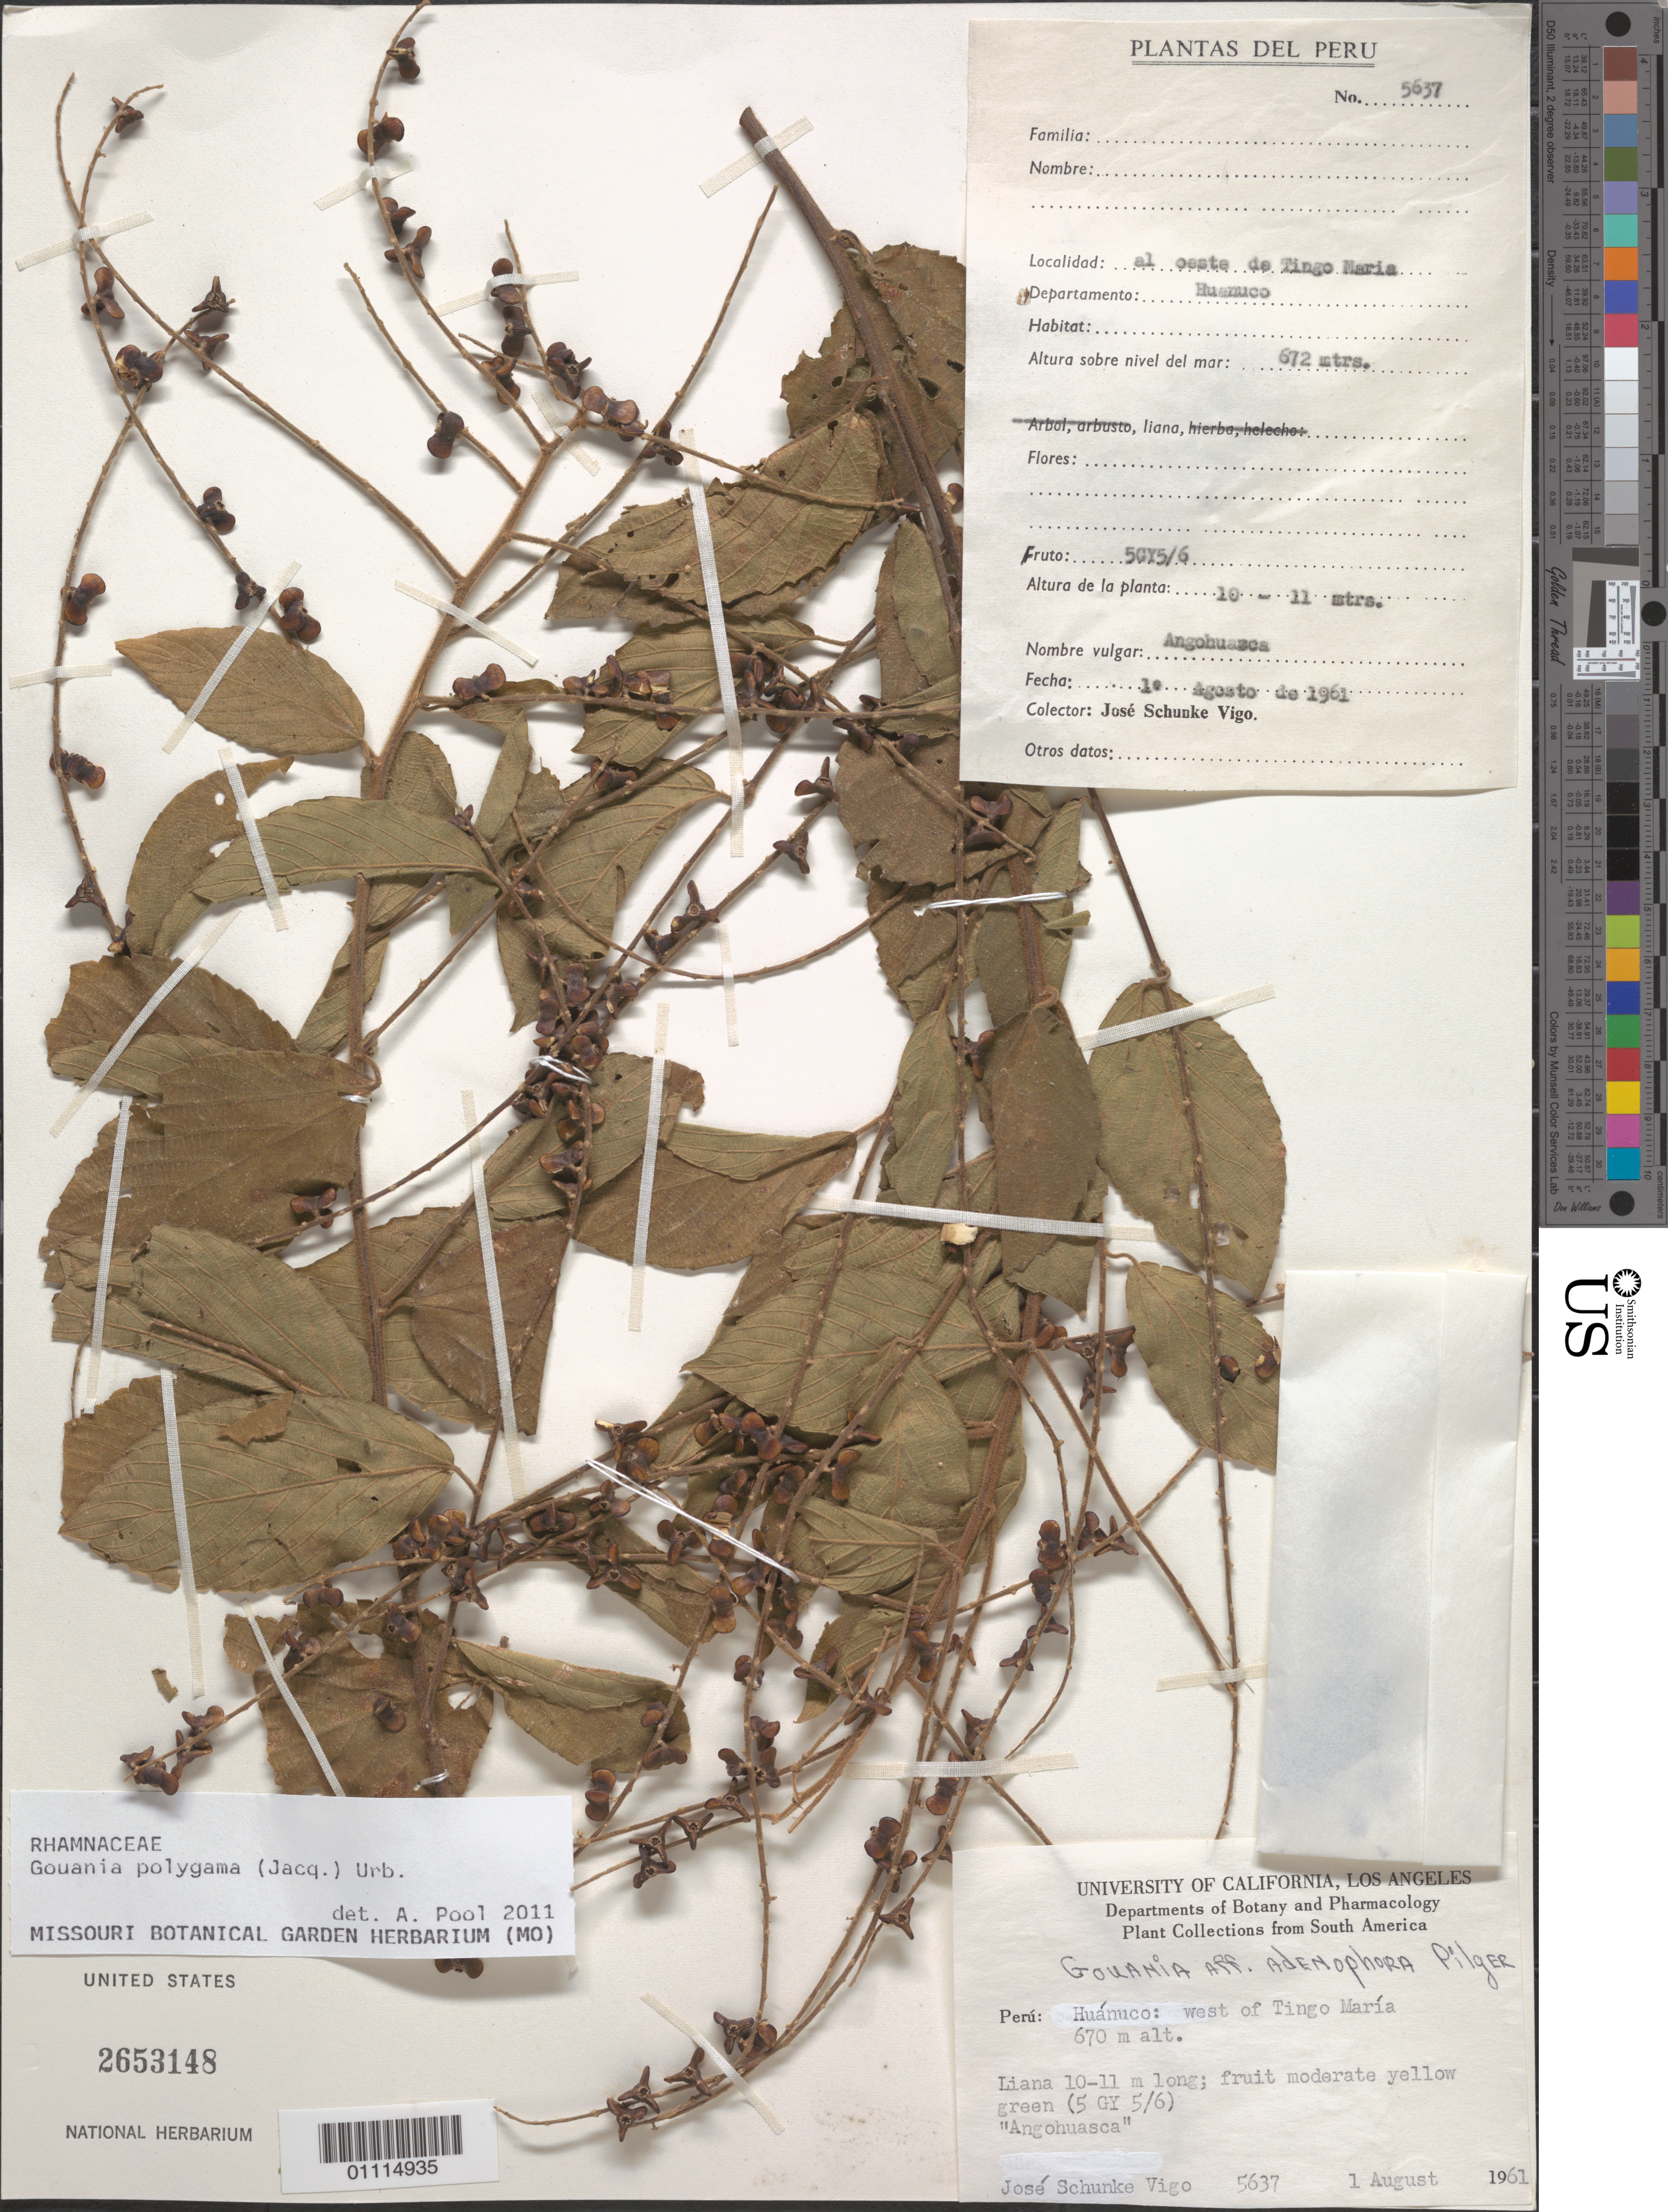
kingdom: Plantae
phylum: Tracheophyta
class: Magnoliopsida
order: Rosales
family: Rhamnaceae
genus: Gouania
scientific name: Gouania polygama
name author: (Jacq.) Urb.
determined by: Pool, A., (MO), Missouri Botanical Garden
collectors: J. Schunke Vigo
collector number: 5637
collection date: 1961-08-01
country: Peru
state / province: Huánuco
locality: Tingo María, west of.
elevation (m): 670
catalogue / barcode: US 2653148